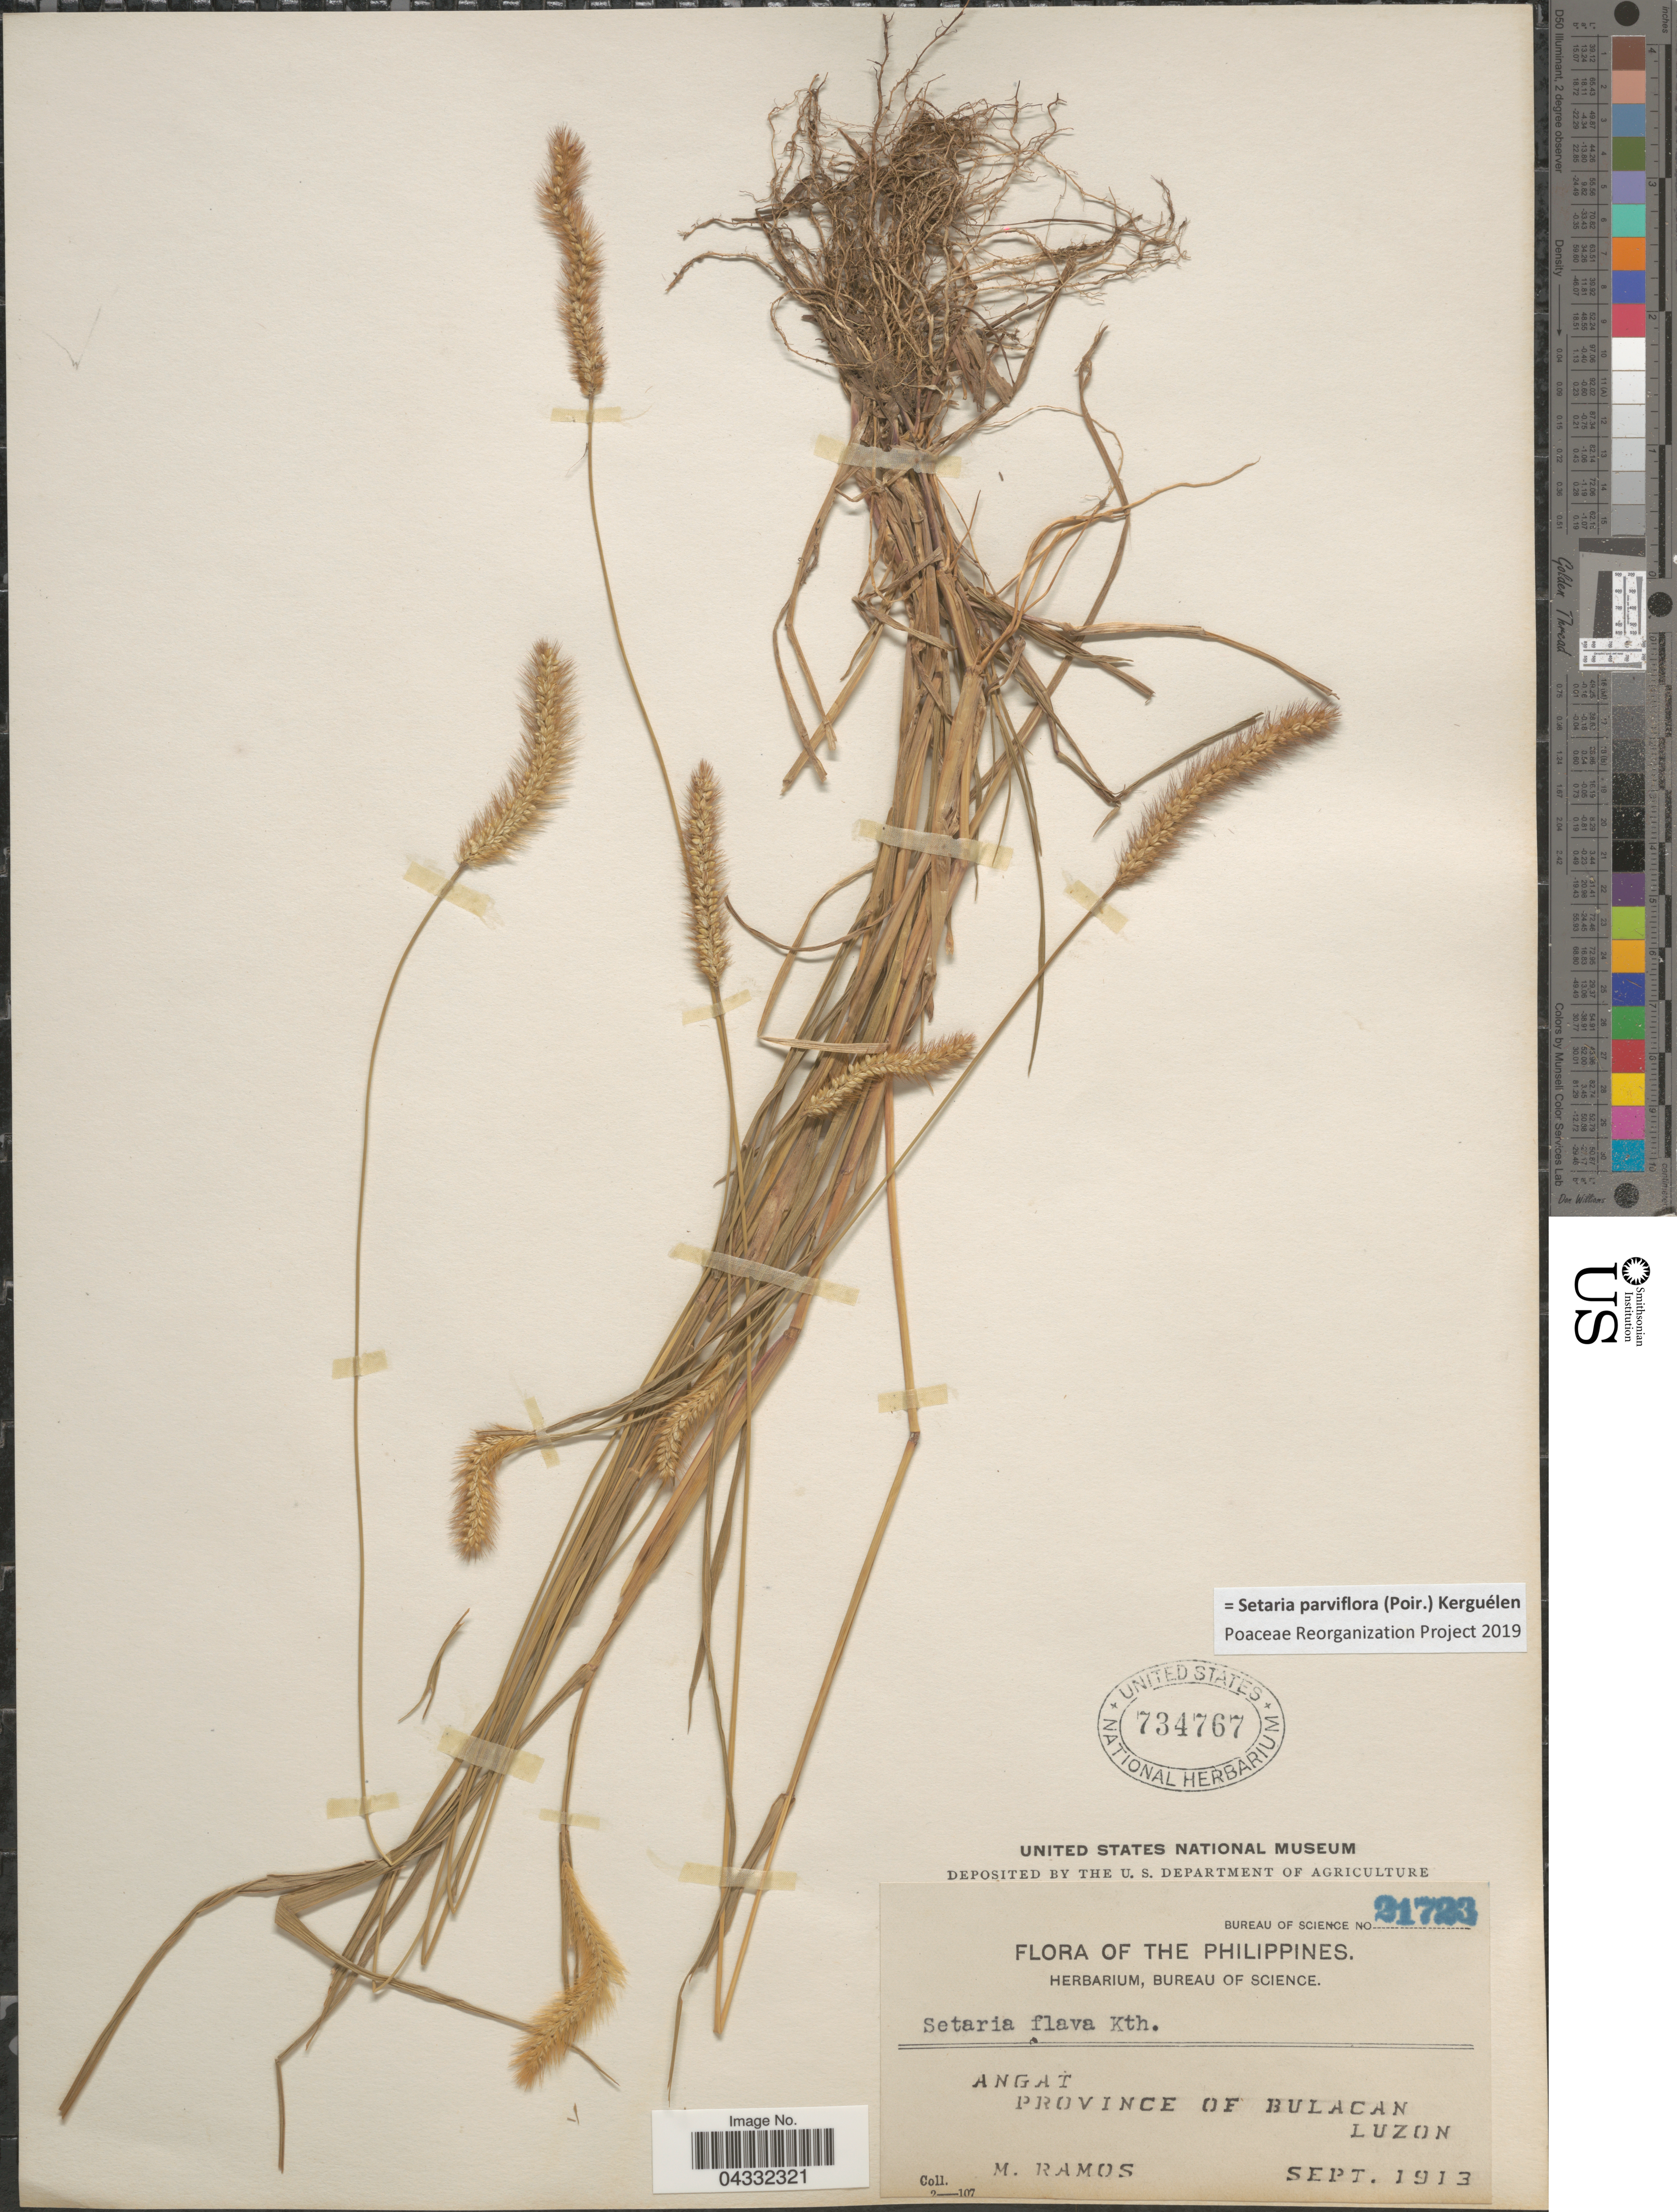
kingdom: Plantae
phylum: Tracheophyta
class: Liliopsida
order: Poales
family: Poaceae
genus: Setaria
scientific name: Setaria parviflora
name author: (Poir.) Kerguélen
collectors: M. Ramos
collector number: Bureau of Science 21723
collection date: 1913-09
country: Philippines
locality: Angat. Province of Bulacan. Luzon.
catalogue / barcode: US 734767